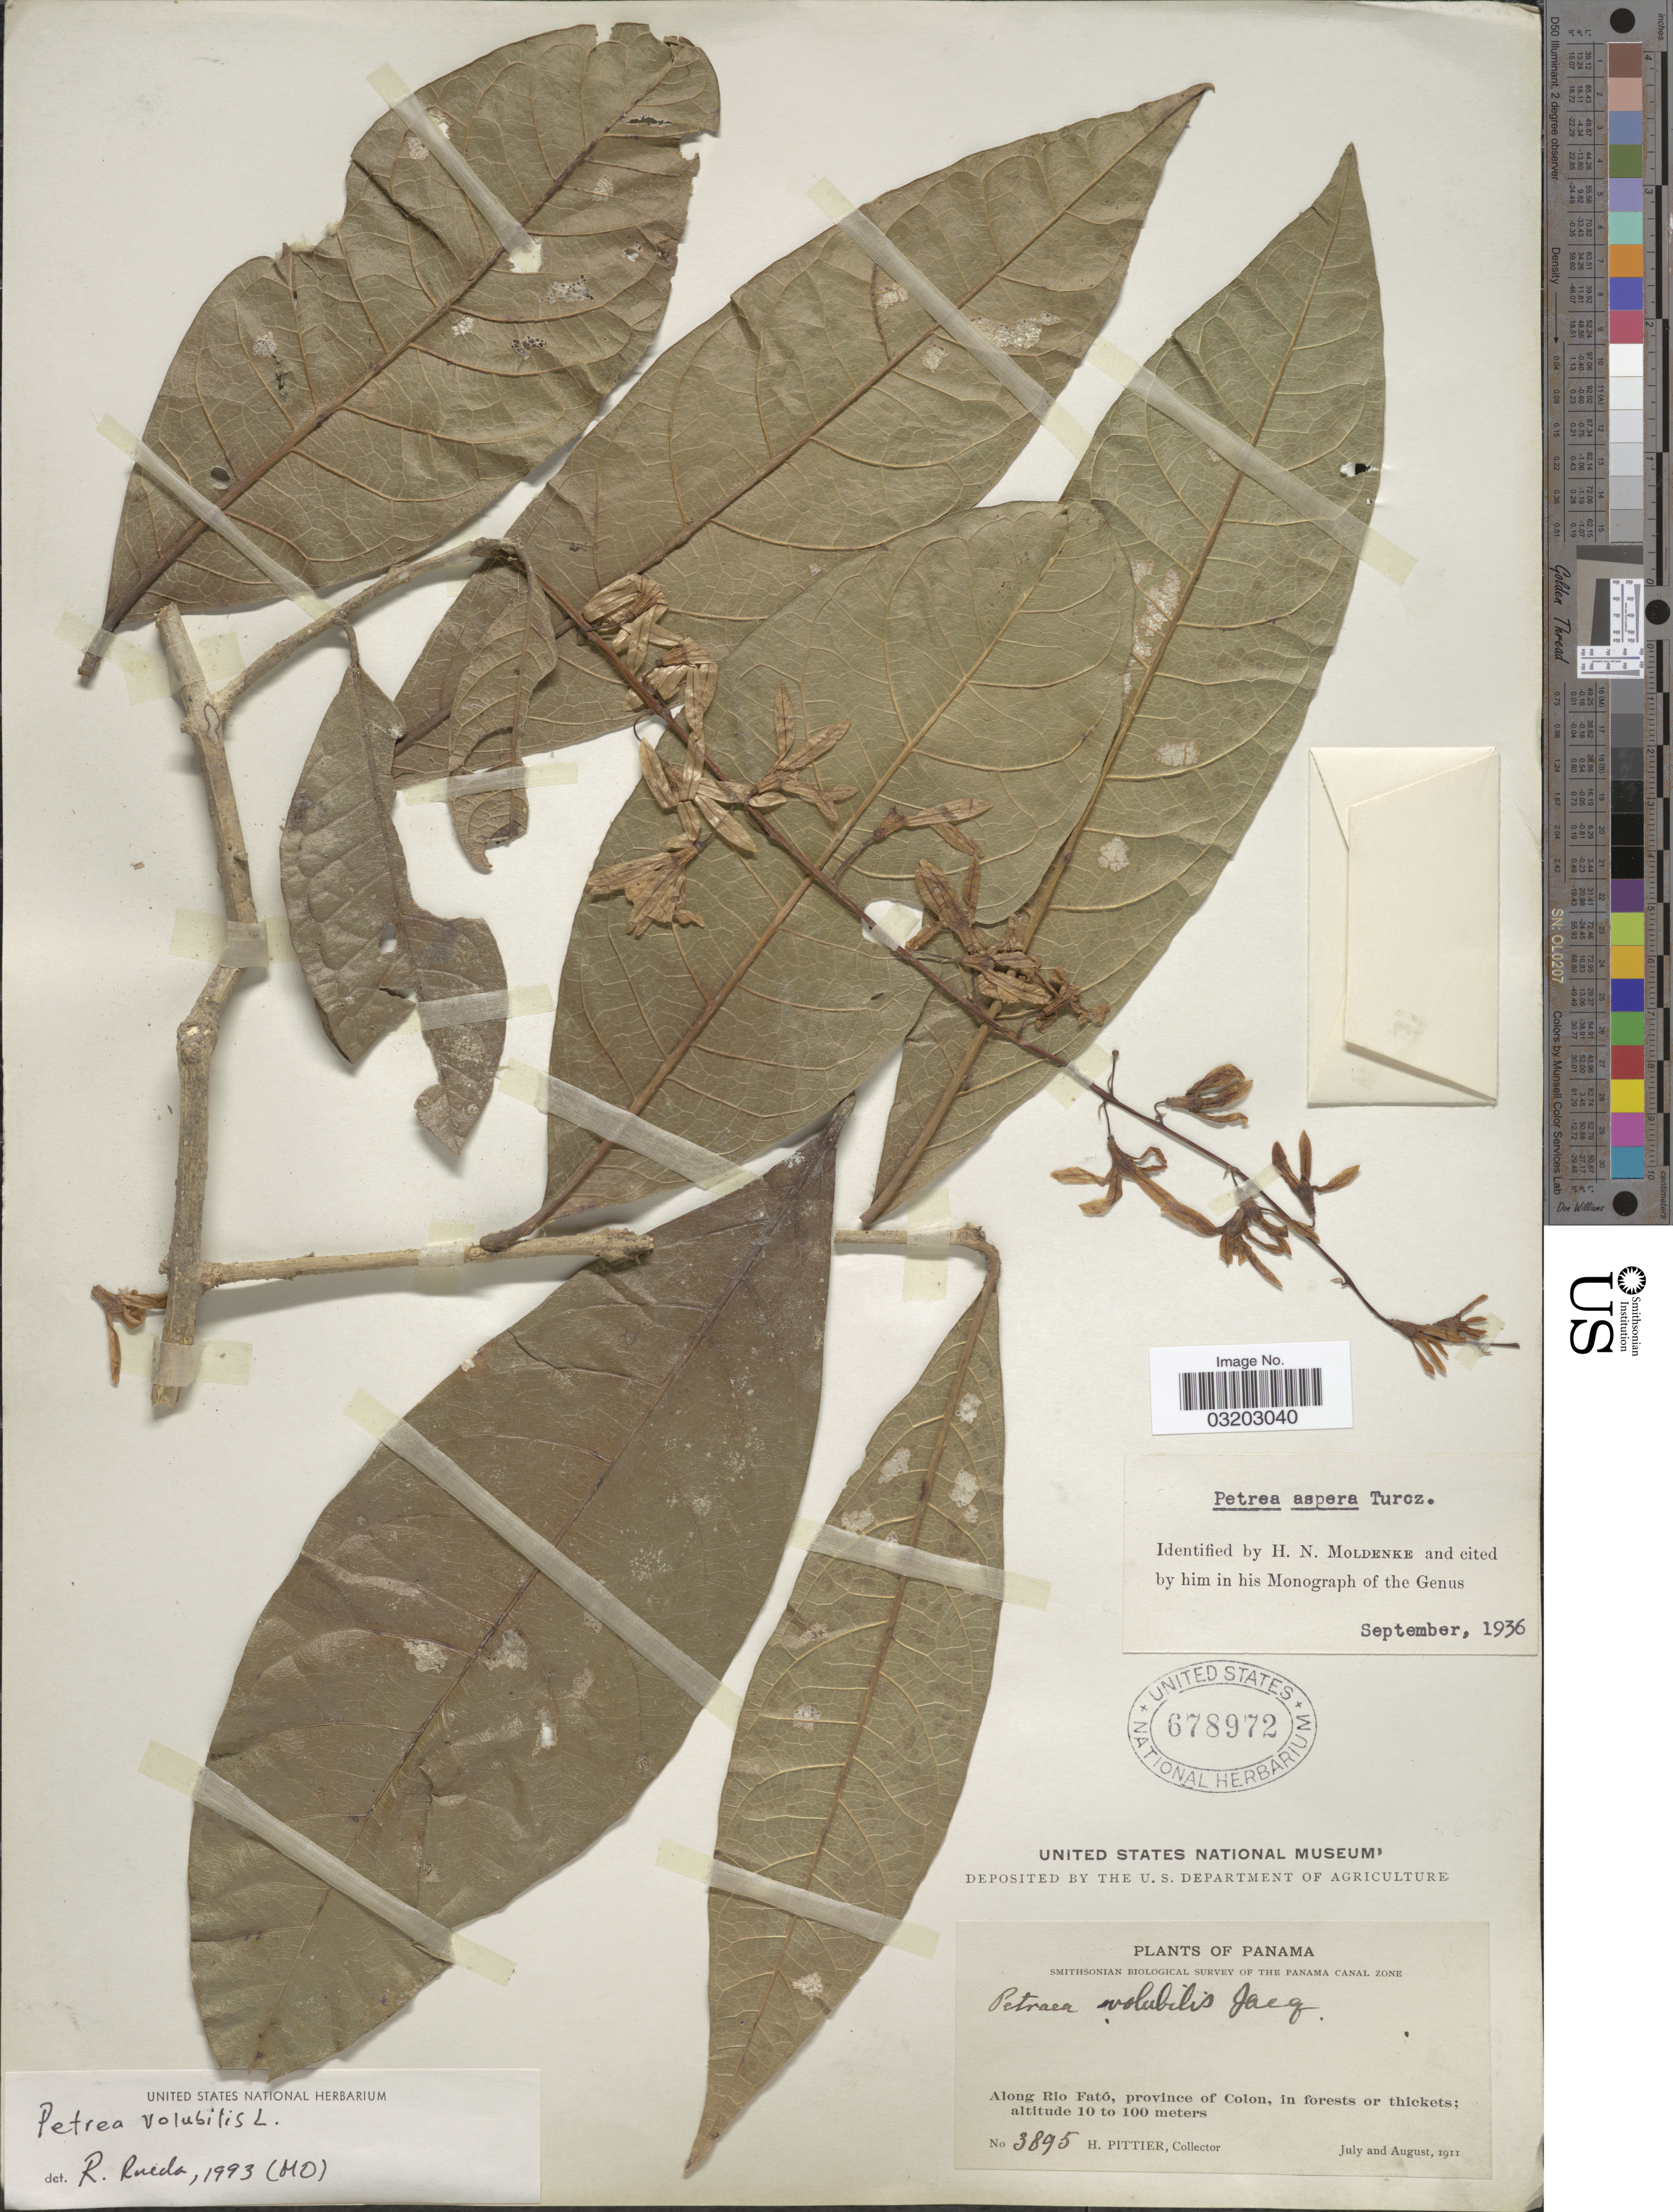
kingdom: Plantae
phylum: Tracheophyta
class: Magnoliopsida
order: Lamiales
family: Verbenaceae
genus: Petrea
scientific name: Petrea volubilis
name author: L.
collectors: H. F. Pittier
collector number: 3895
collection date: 1911-07/1911-08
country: Panama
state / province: Colón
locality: The Panama Canal Zone, Along Rio Fató, province of Colon, in forest or thickets.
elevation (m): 10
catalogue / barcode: US 678972